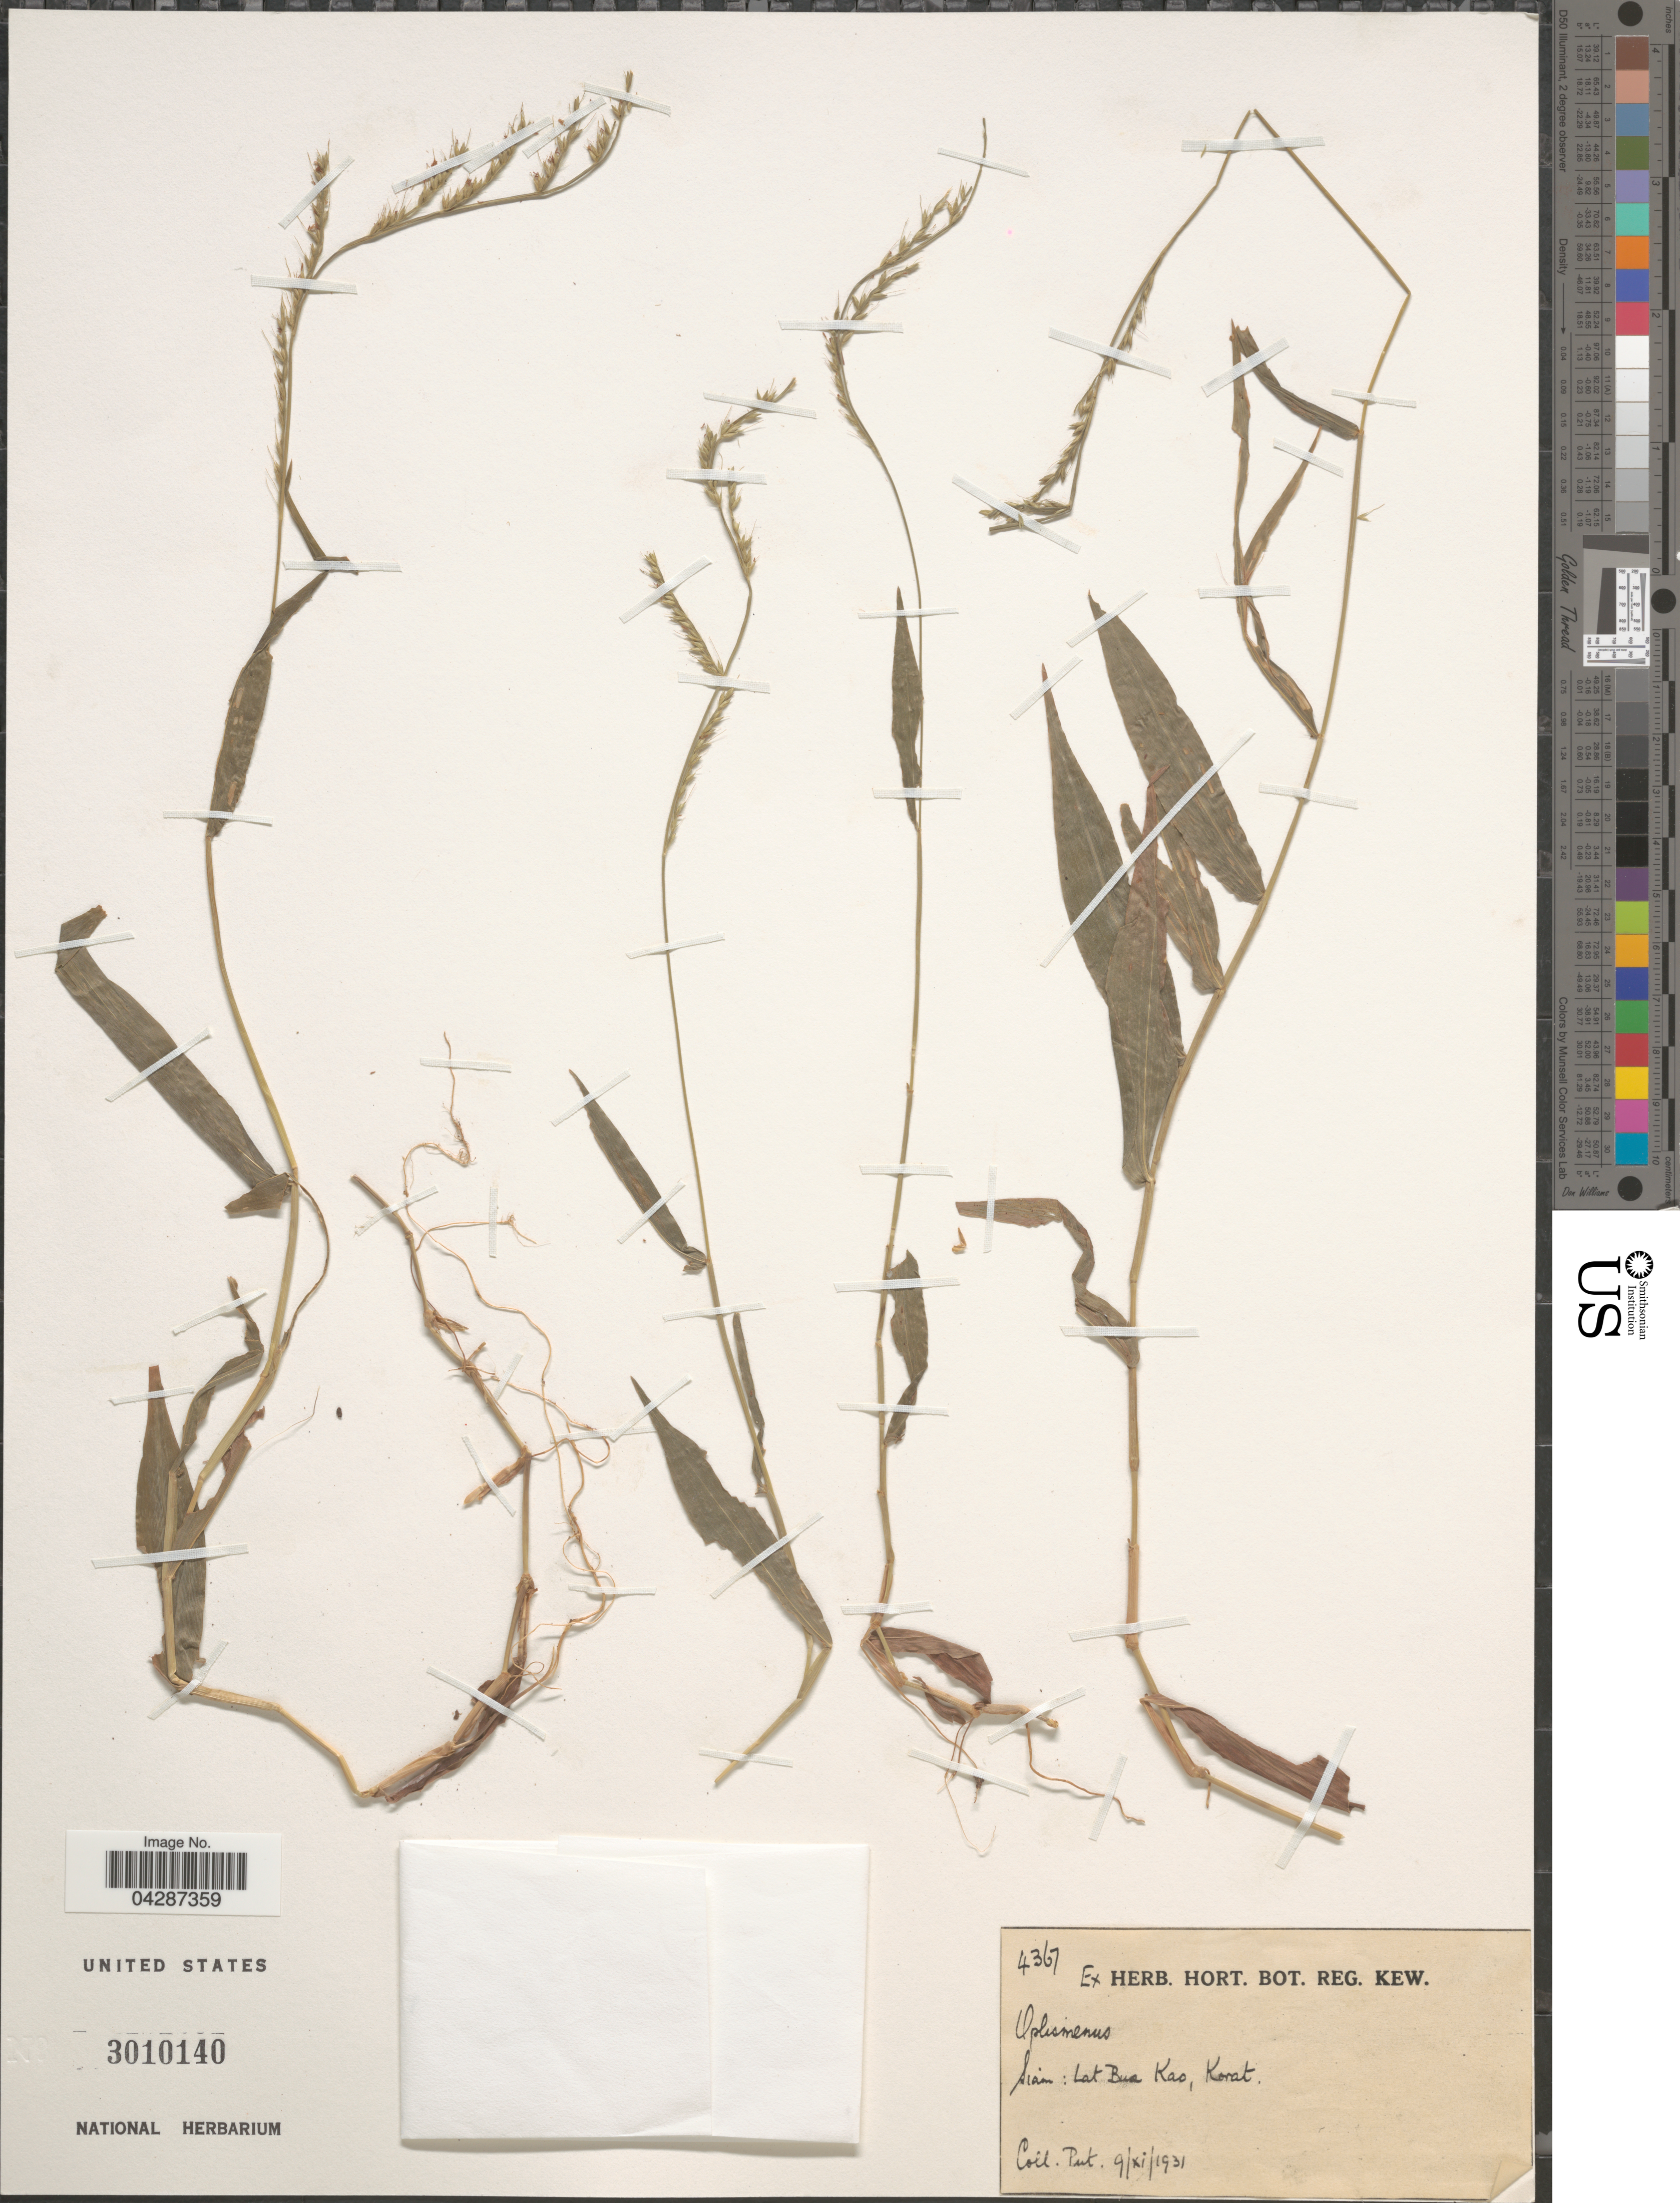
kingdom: Plantae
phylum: Tracheophyta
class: Liliopsida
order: Poales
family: Poaceae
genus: Oplismenus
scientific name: Oplismenus sp.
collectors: -. Put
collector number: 4367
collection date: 1931-11-09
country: Thailand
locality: Siam: Lat Bua Kao, Korat.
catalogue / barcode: US 3010140